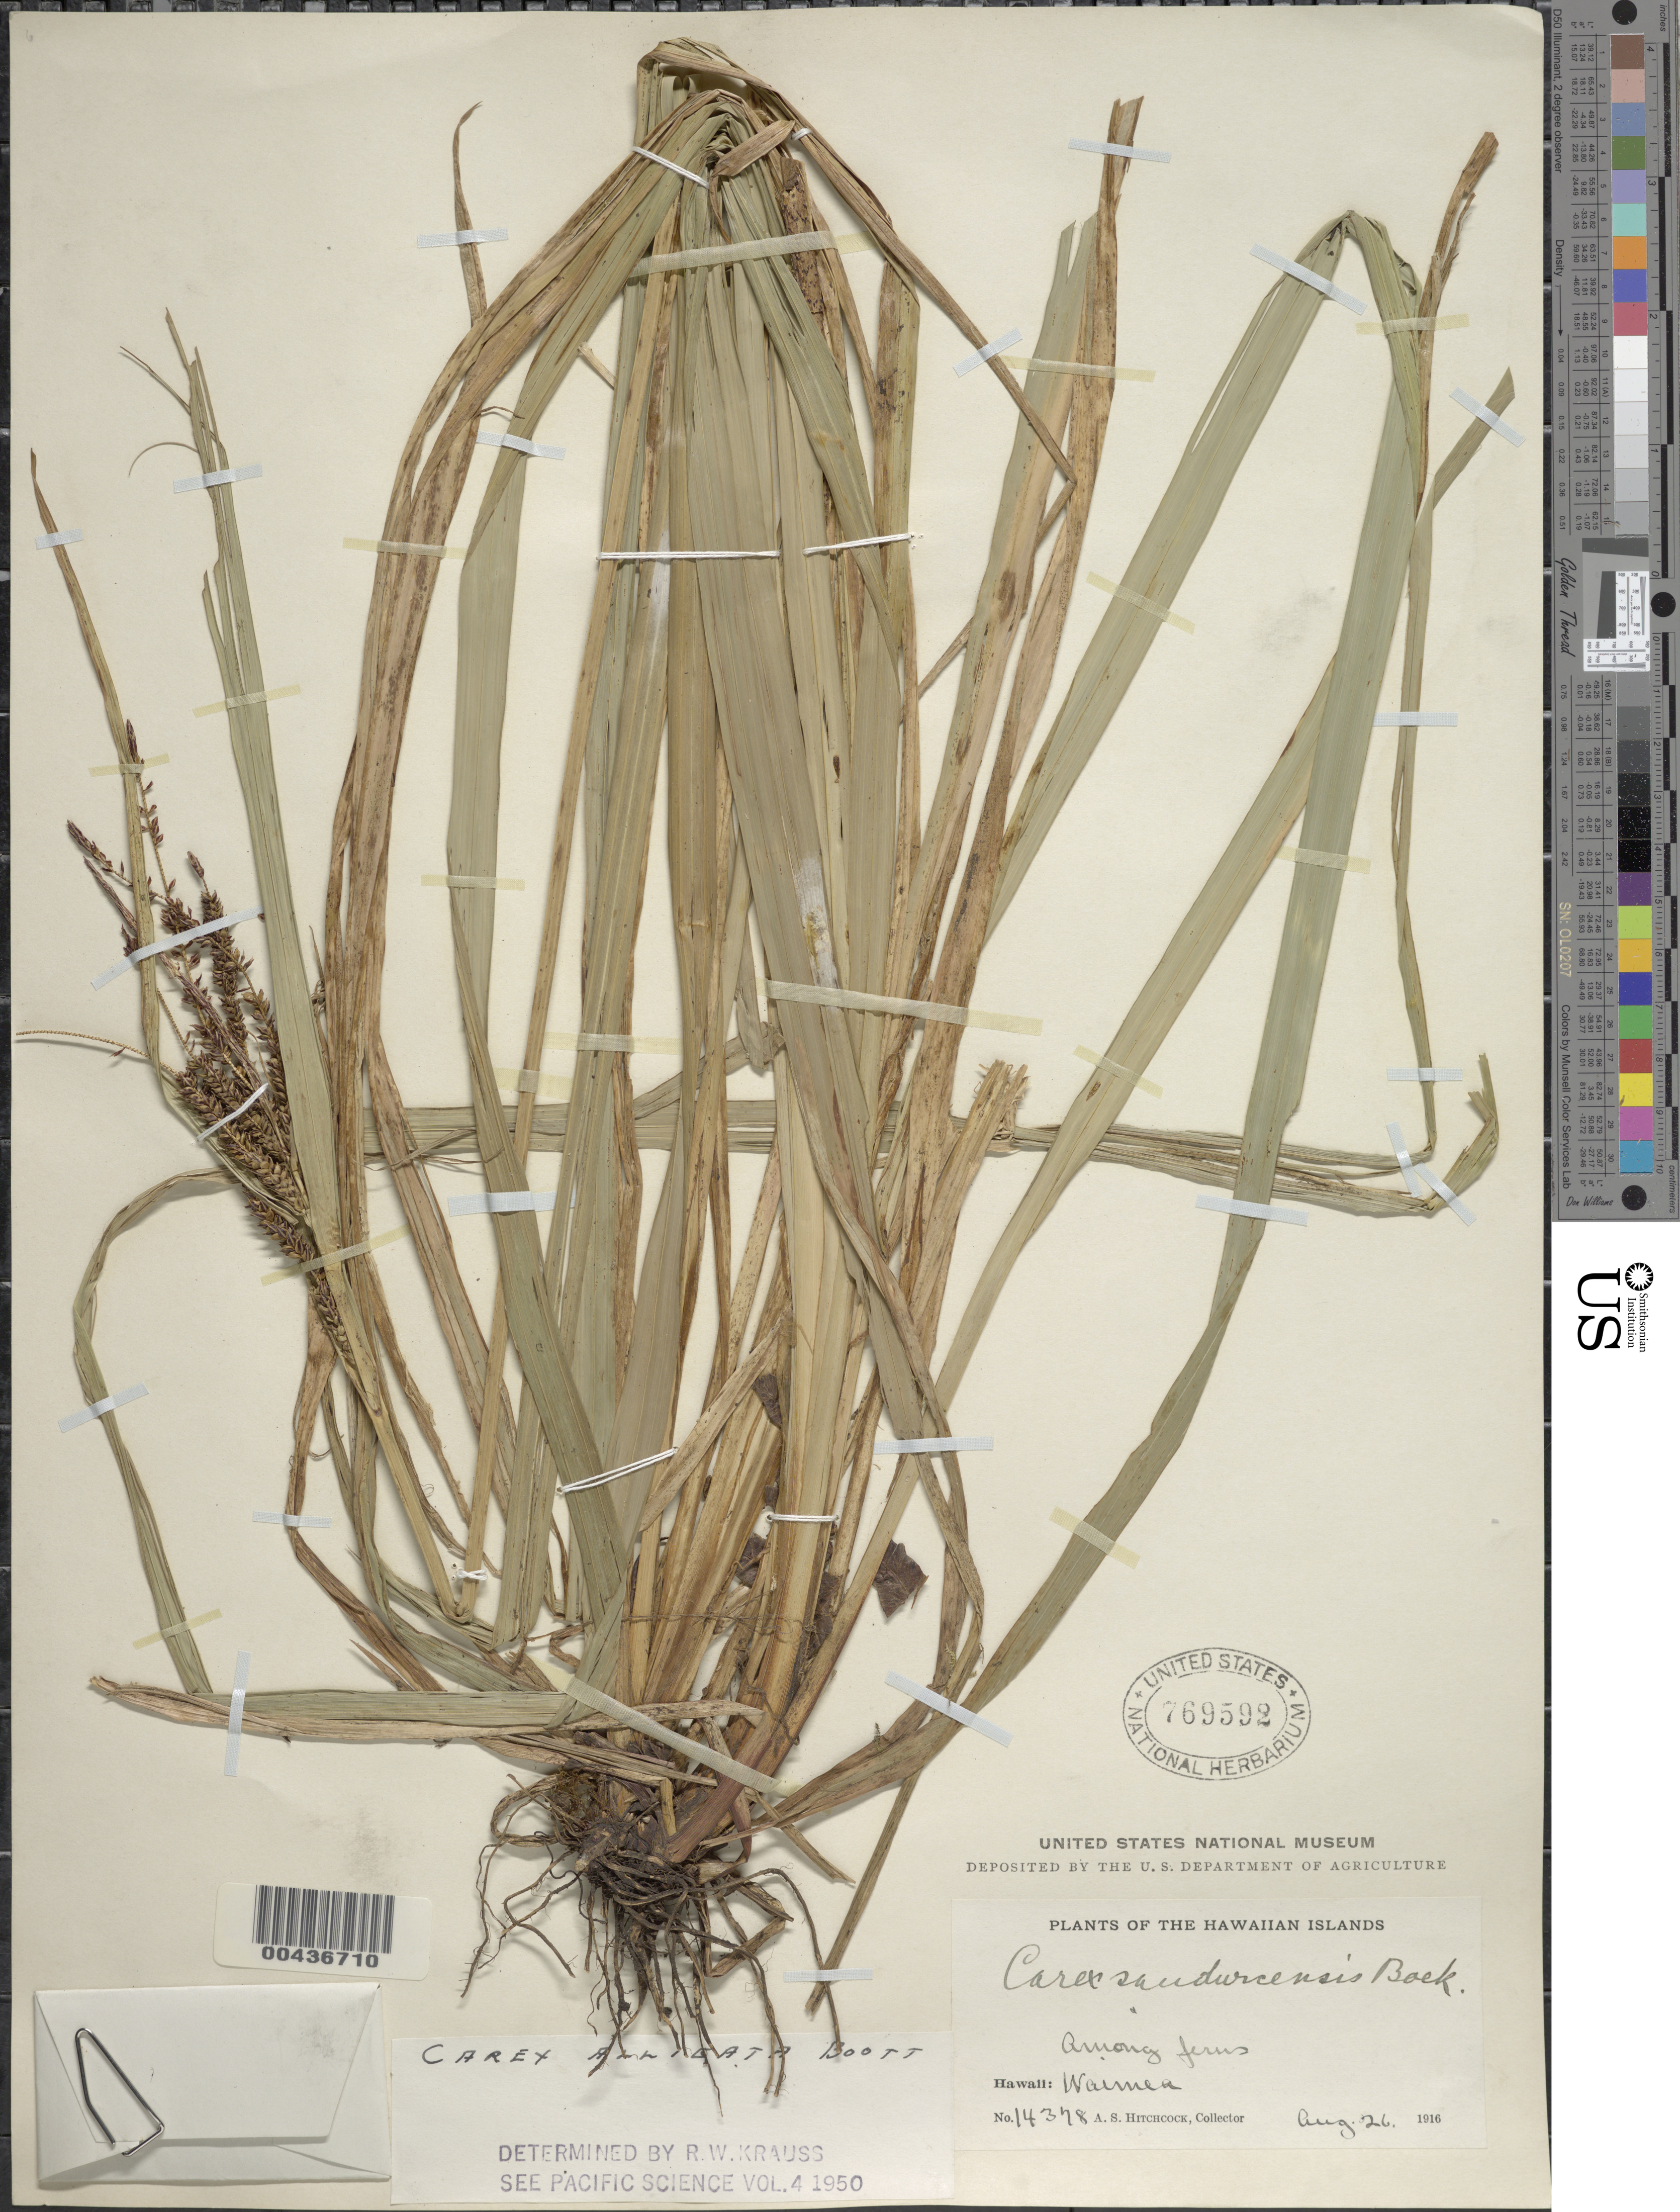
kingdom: Plantae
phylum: Tracheophyta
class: Liliopsida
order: Poales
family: Cyperaceae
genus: Carex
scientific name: Carex alligata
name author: Boott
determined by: Krauss, R. W.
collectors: A. S. Hitchcock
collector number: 14378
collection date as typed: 26 Aug 1916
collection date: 1916-08-26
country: United States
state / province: Hawaii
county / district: Hawaii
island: Hawaii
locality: Waimea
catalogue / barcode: US 769592